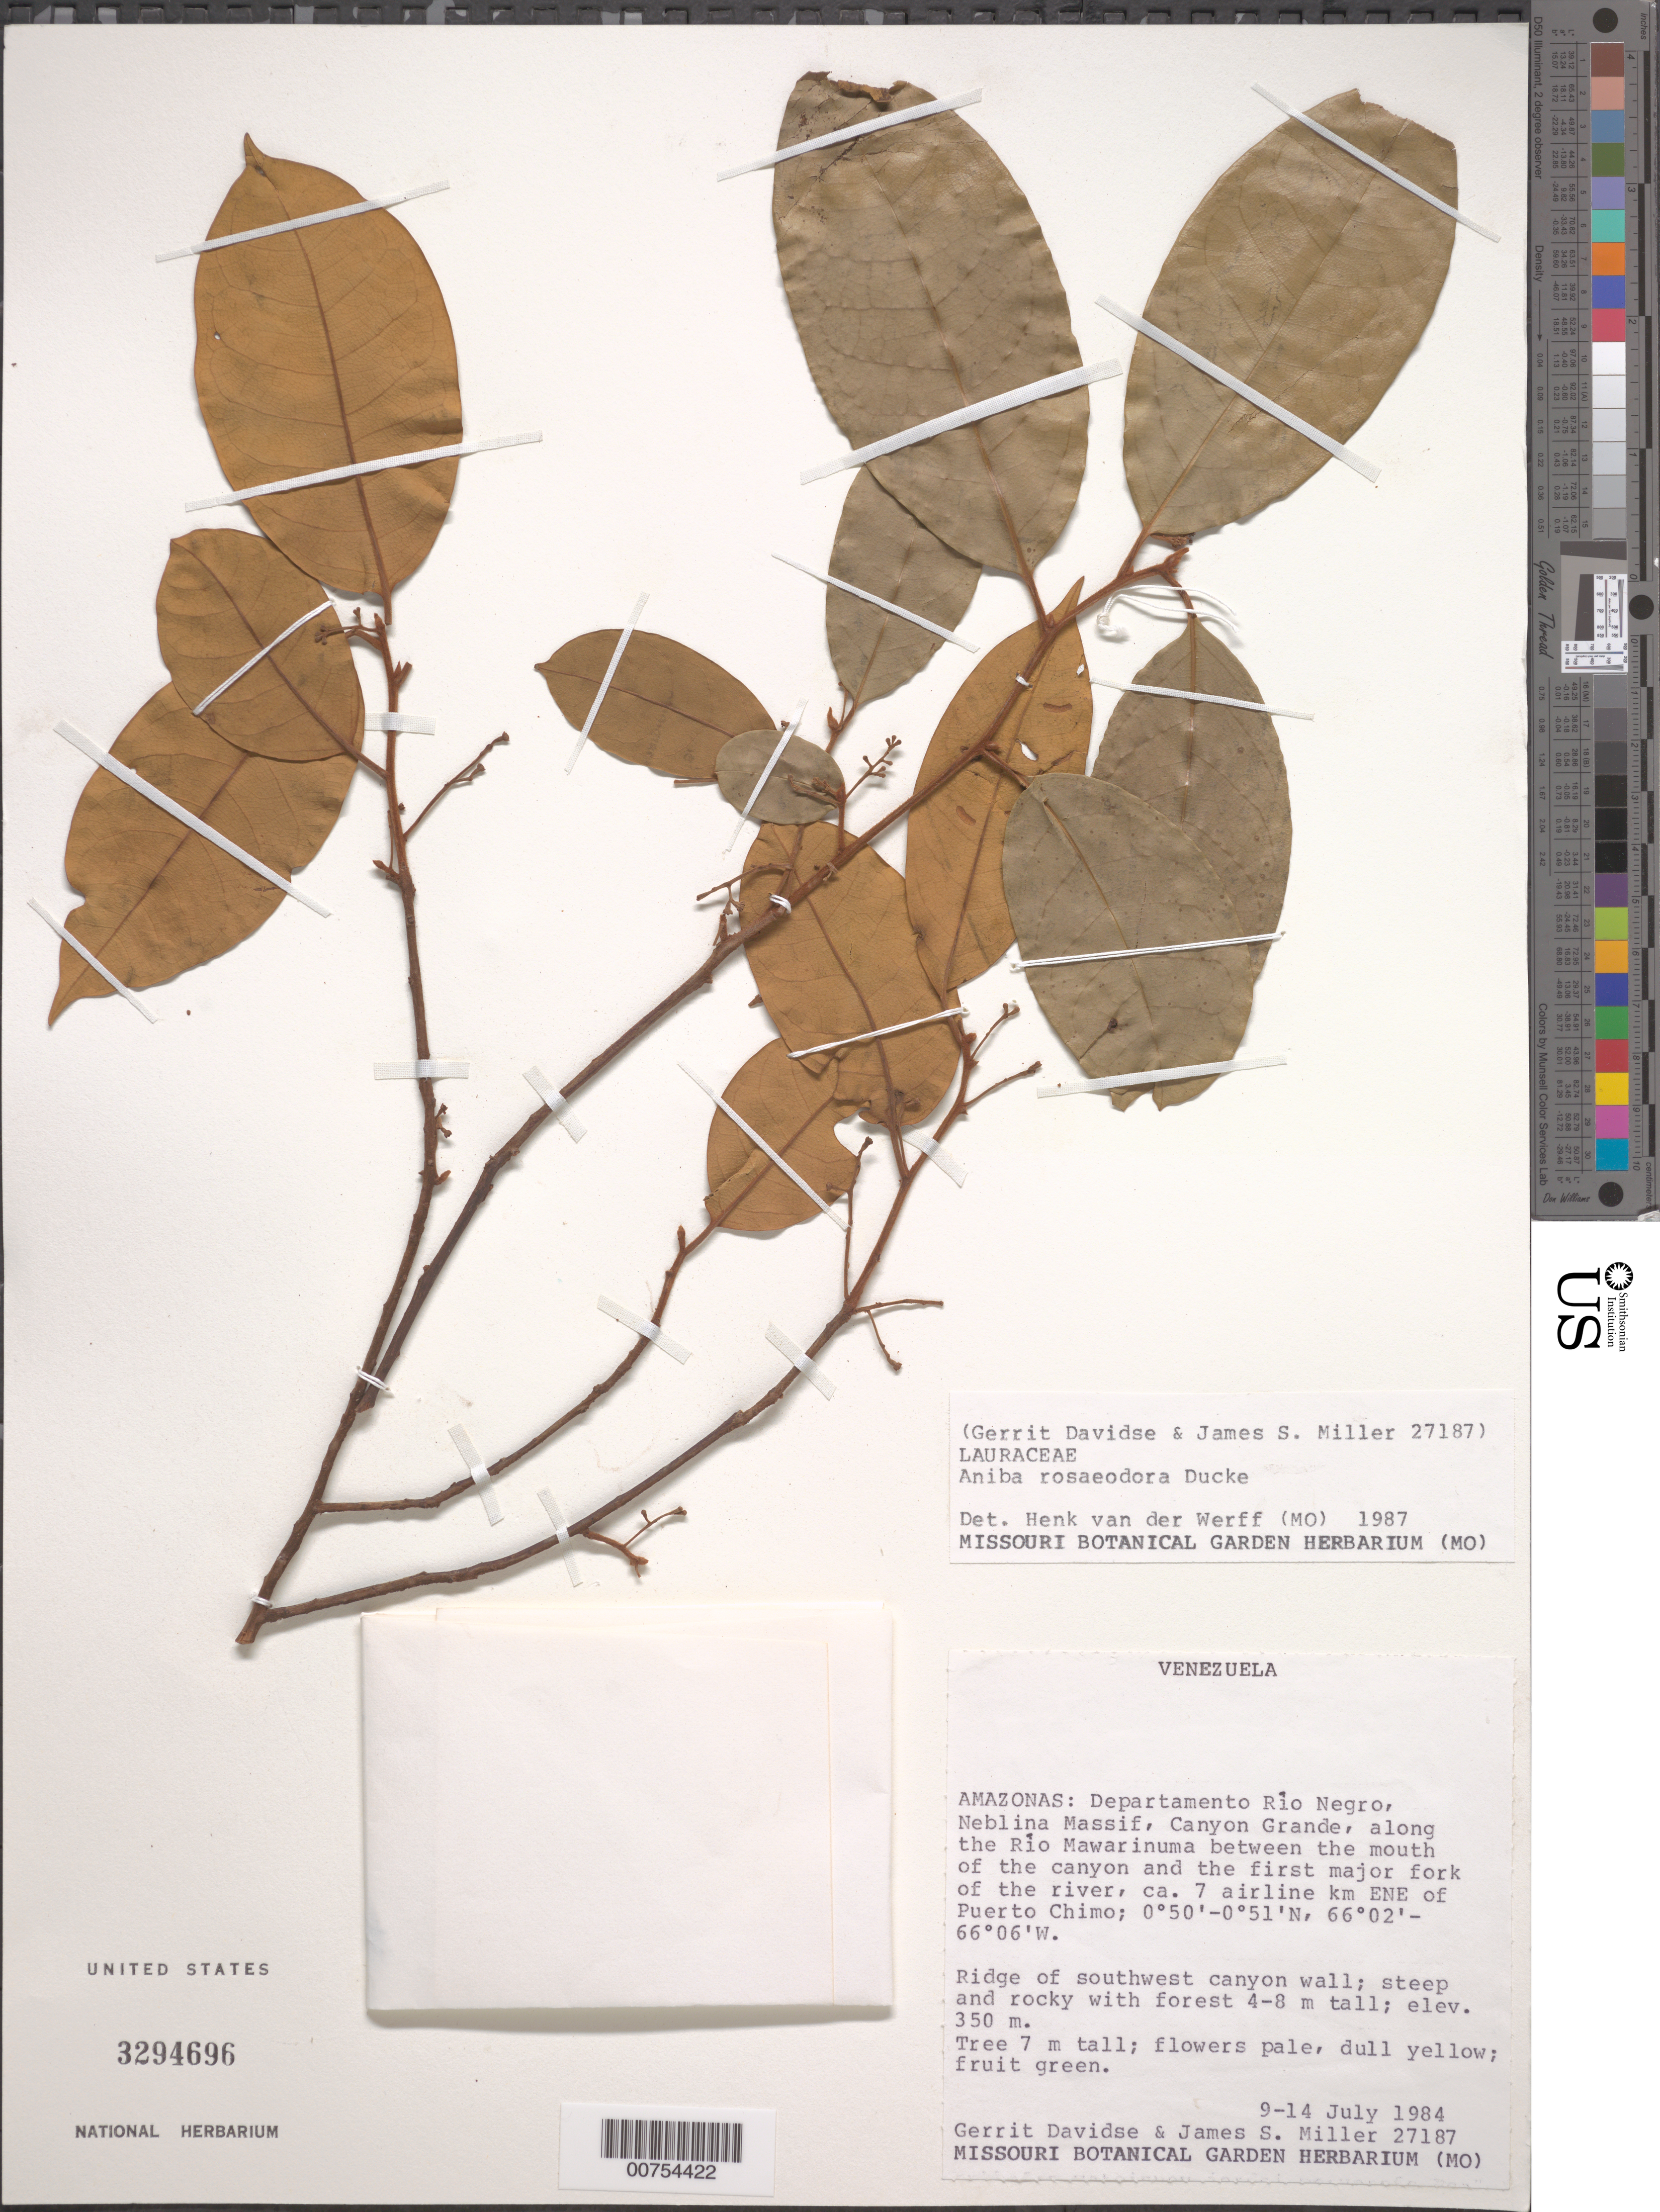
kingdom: Plantae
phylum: Tracheophyta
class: Magnoliopsida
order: Laurales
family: Lauraceae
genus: Aniba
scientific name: Aniba rosaeodora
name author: Ducke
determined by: van der Werff, H., (MO), Missouri Botanical Garden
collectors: G. Davidse & J. S. Miller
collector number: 27187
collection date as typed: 9-Jul-84 to 14-Jul-84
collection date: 1984-07-09/1984-07-14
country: Venezuela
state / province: Amazonas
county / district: Río Negro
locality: Neblina Massif, Canyon Grande, along Río Mawarinuma, 7 airline km E-NE of Puerto Chimo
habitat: Ridge of SW canyon wall, steep & rocky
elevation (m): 350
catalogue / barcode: US 3294696